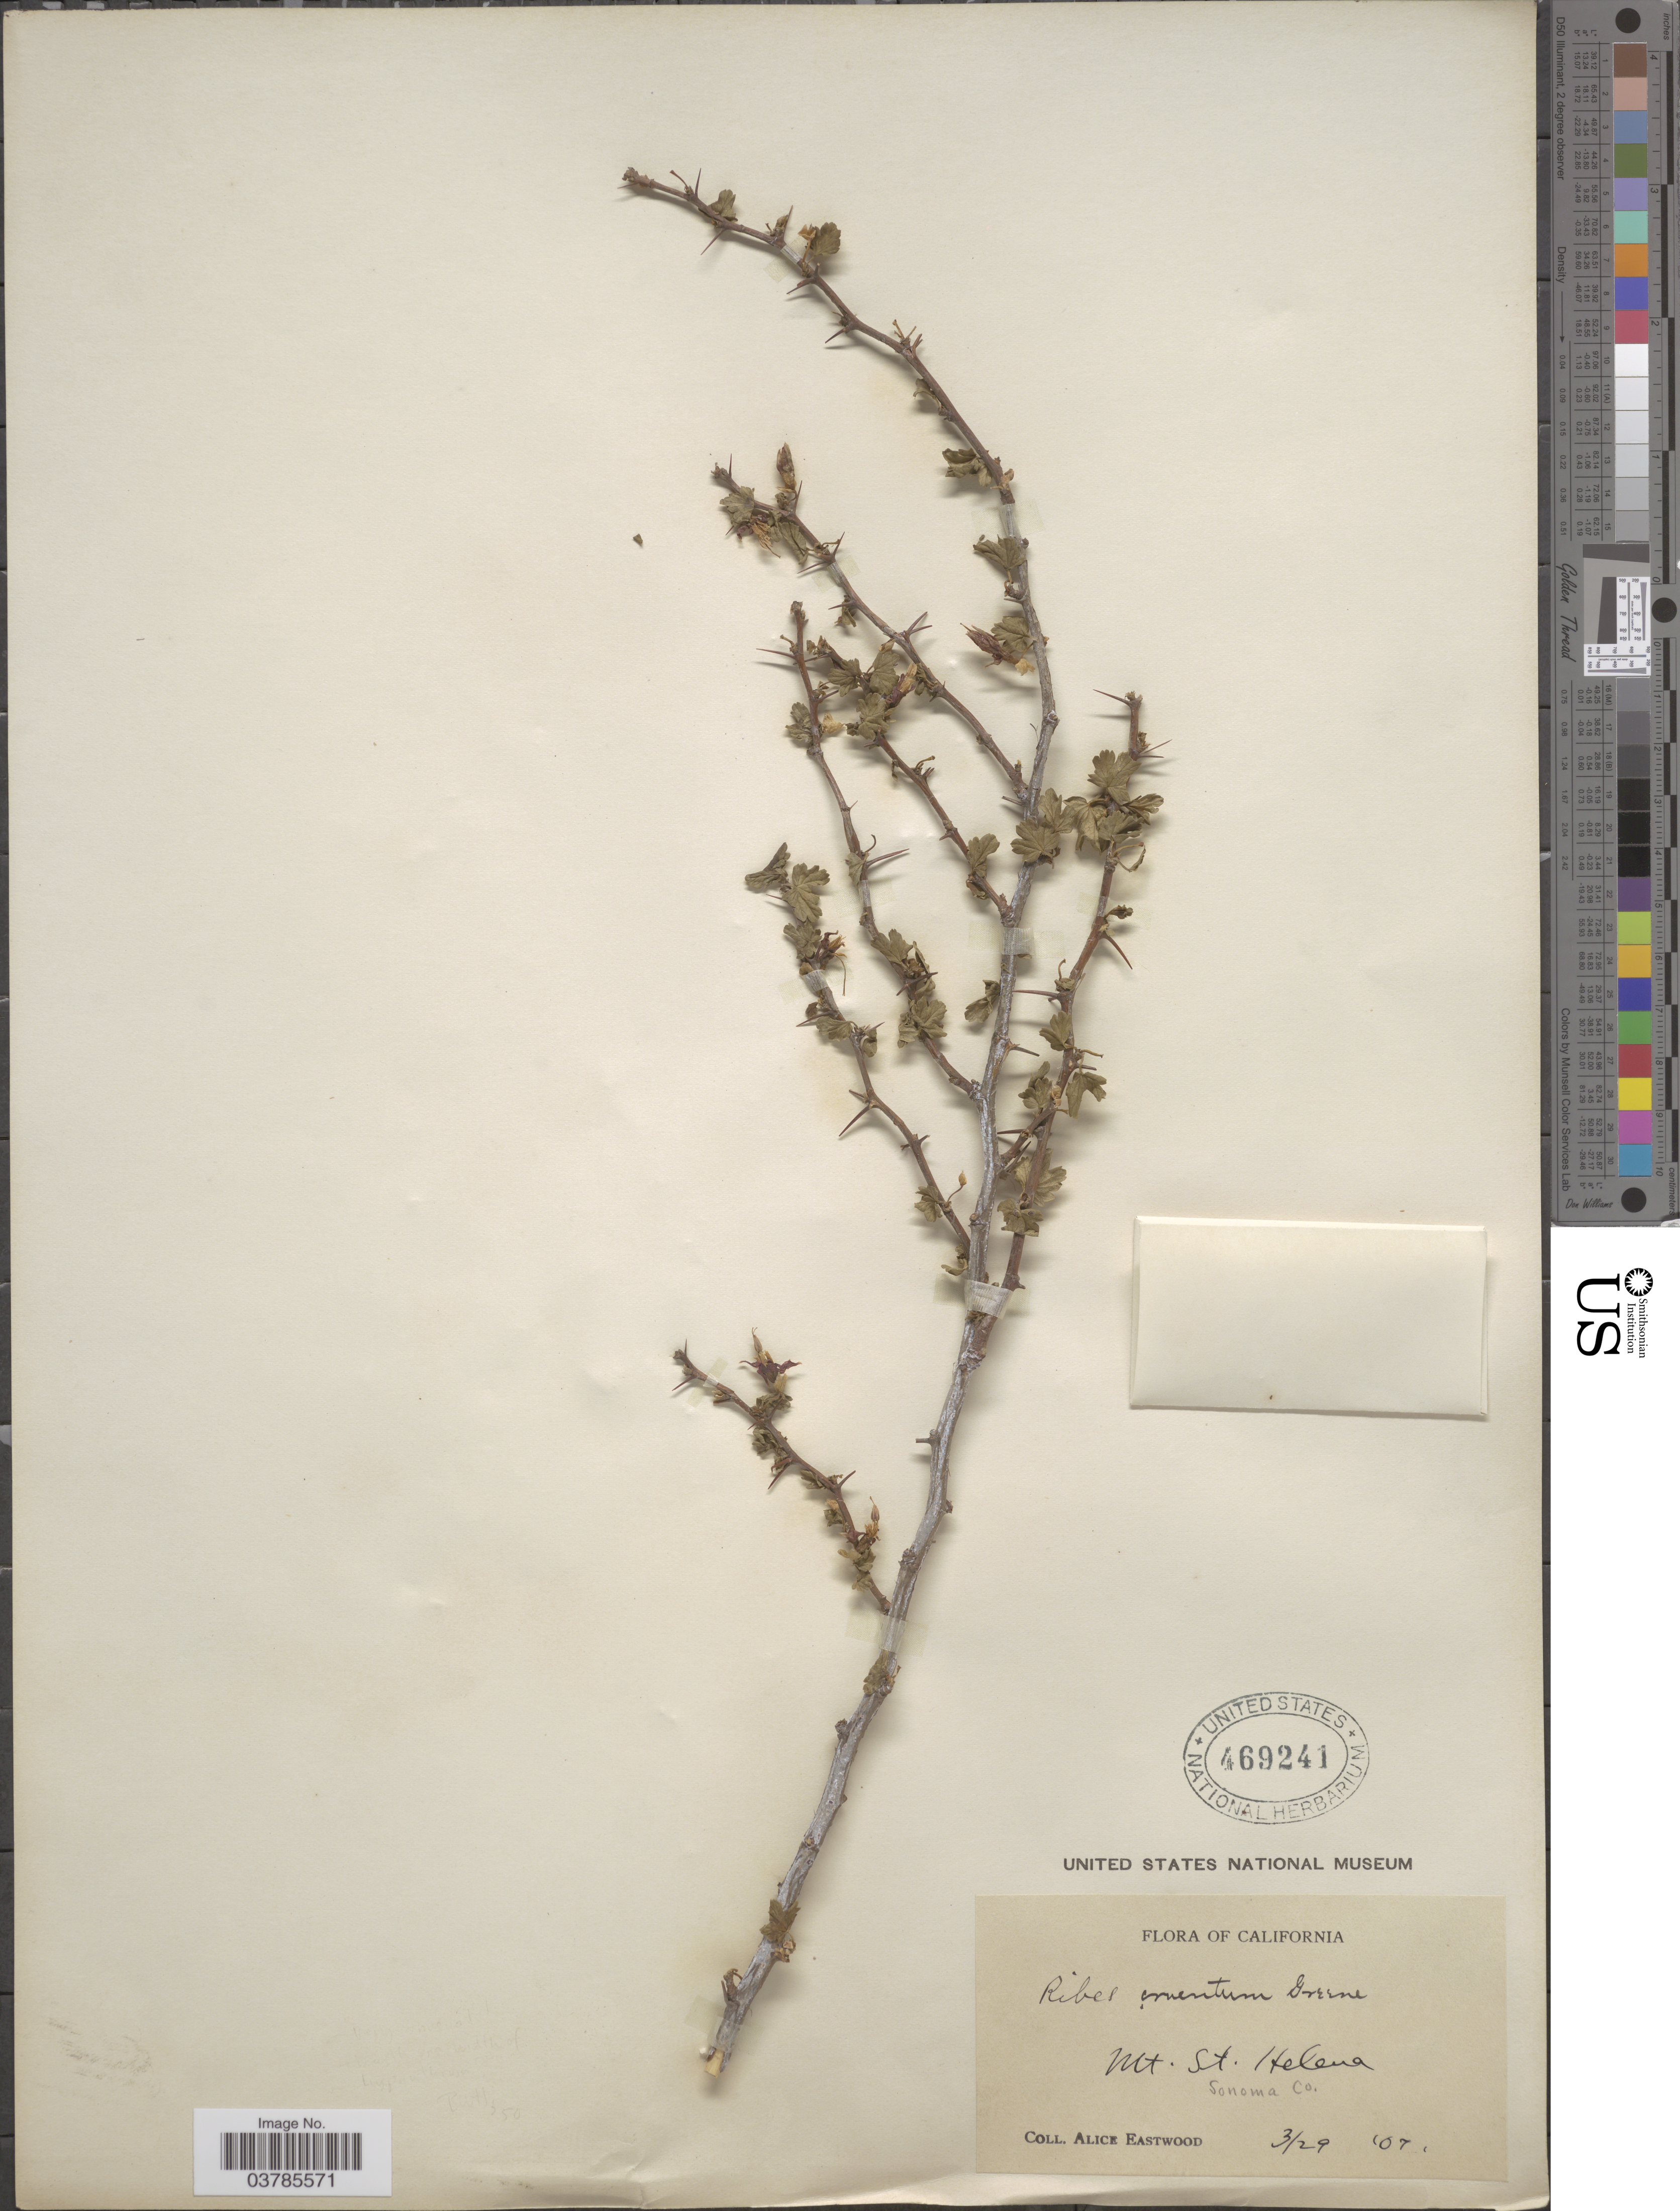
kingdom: Plantae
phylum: Tracheophyta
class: Magnoliopsida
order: Saxifragales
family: Grossulariaceae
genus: Ribes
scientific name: Ribes roezlii var. cruentum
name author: (Greene) Rehder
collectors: A. Eastwood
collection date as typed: Transcribed d/m/y: 29/3/7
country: United States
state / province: California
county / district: Sonoma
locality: Mt. St. Helena. Sonoma Co.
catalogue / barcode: US 469241